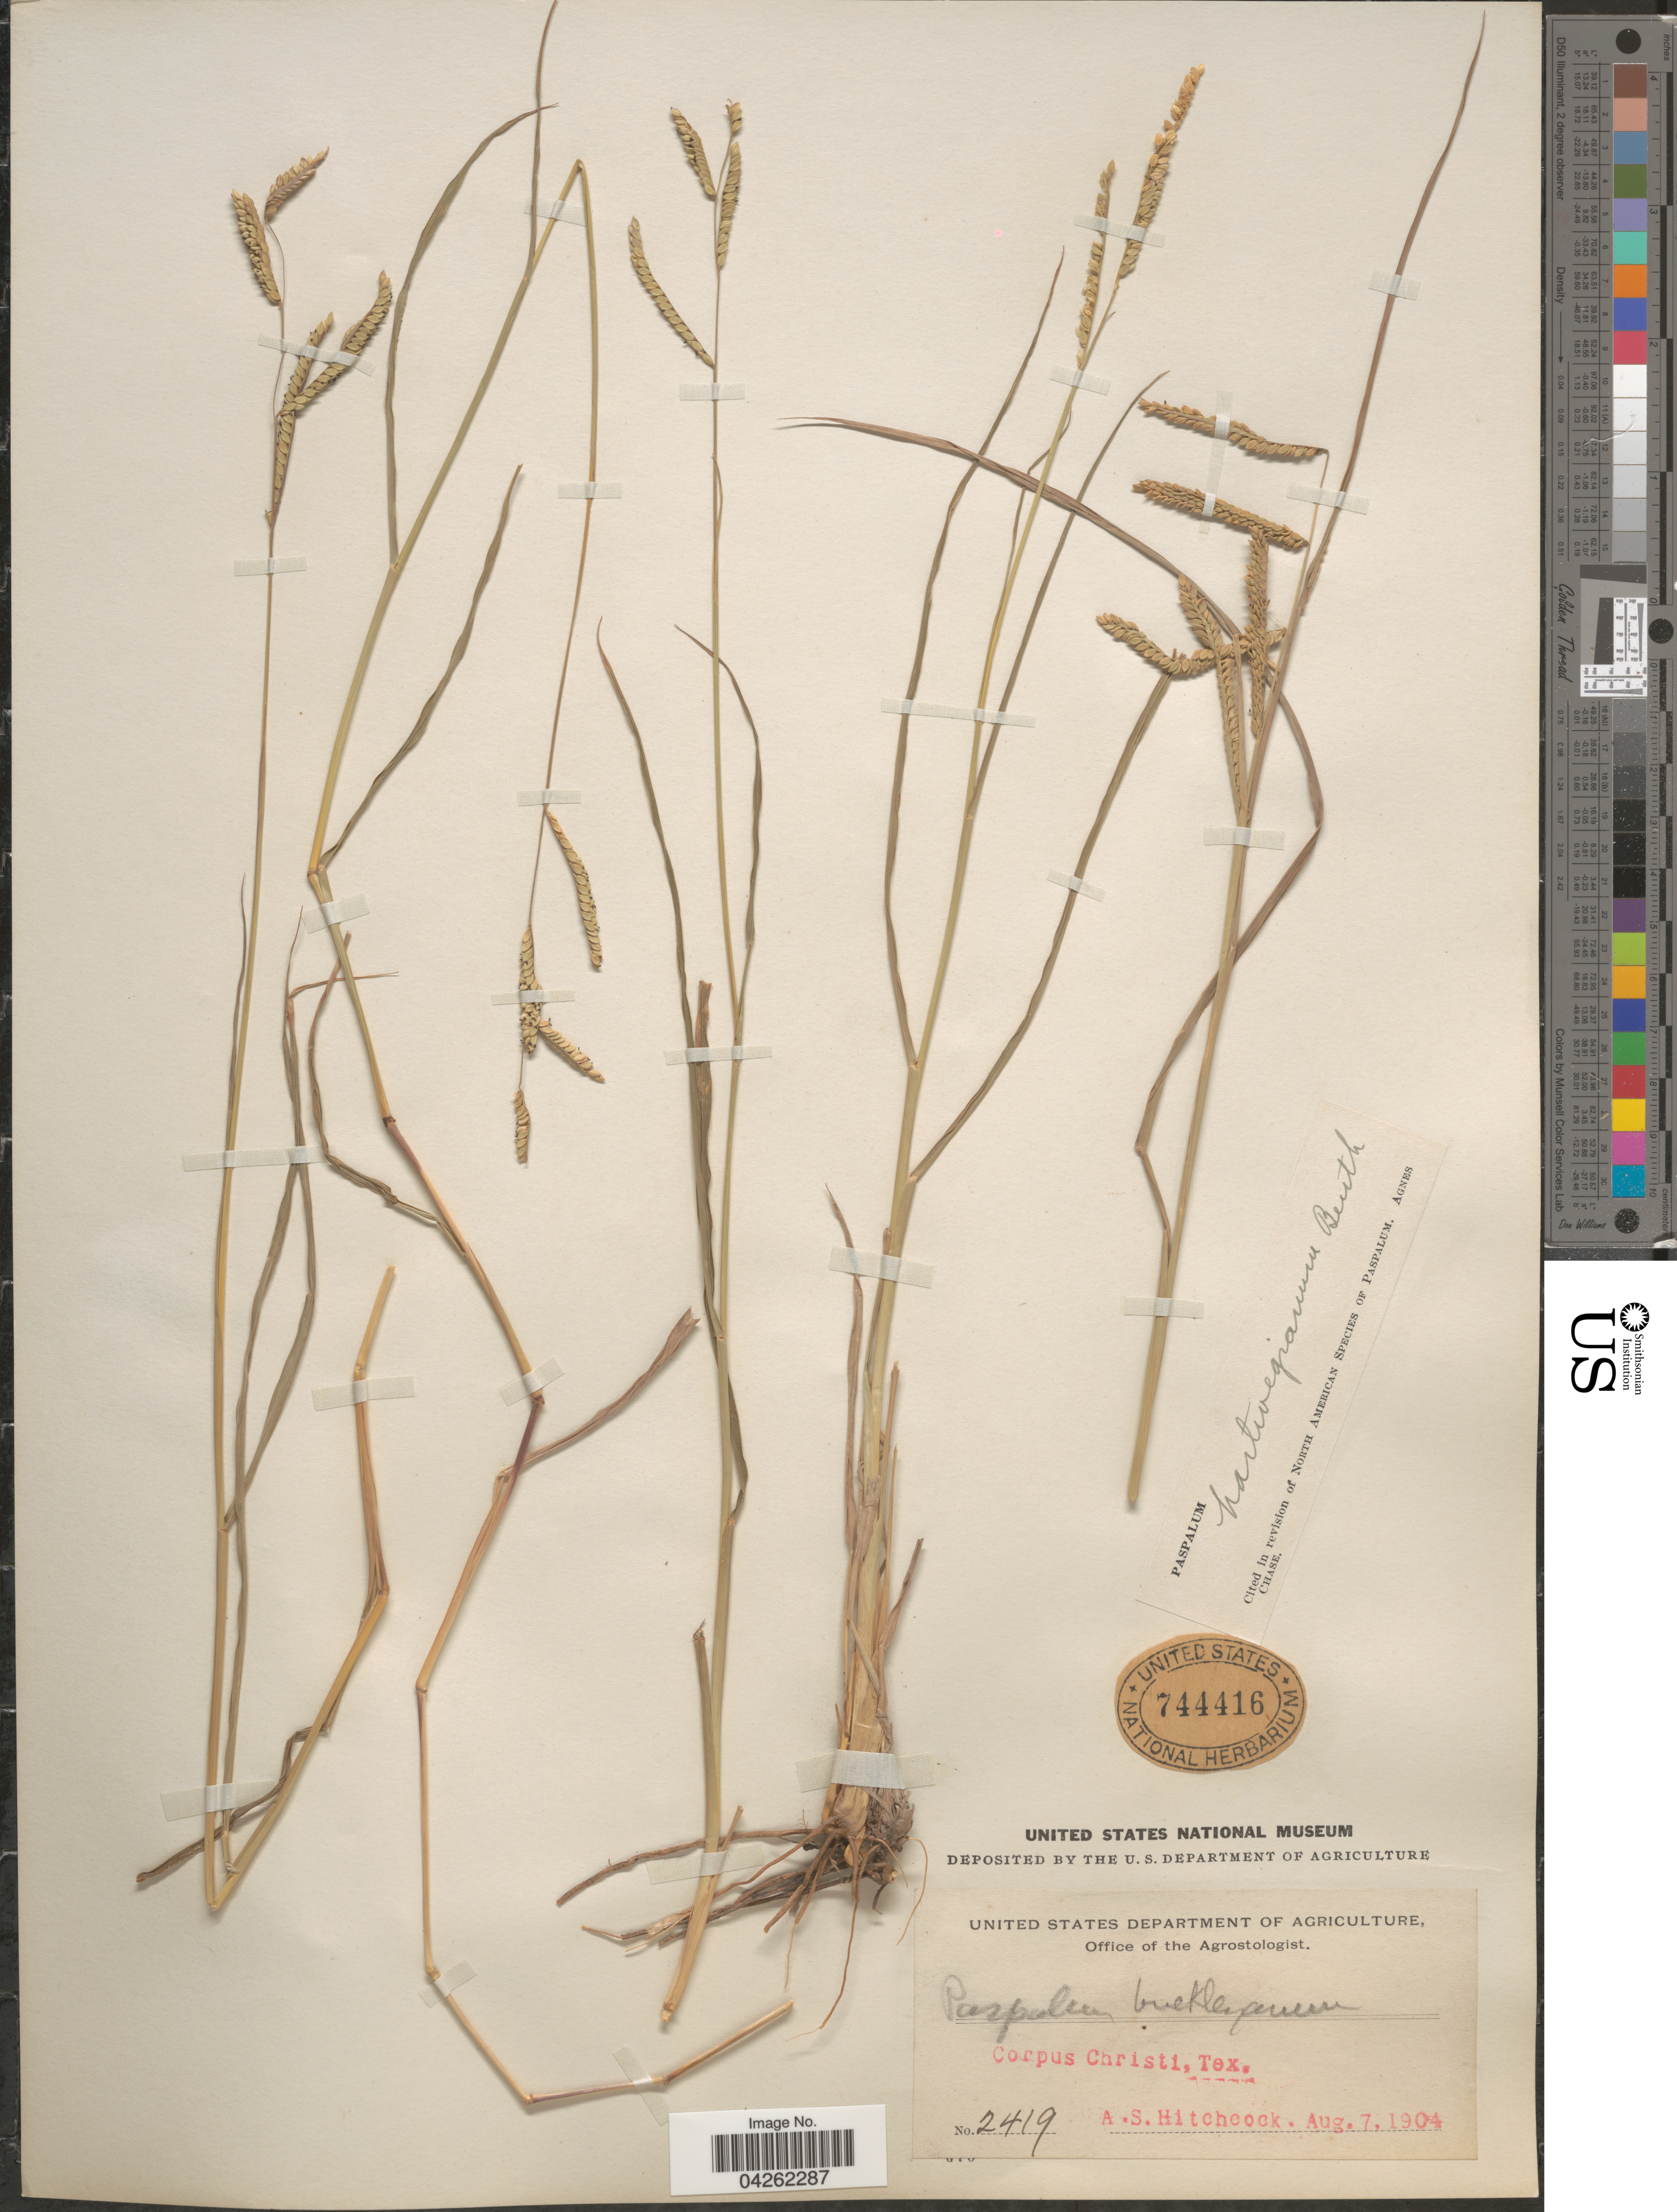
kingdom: Plantae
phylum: Tracheophyta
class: Liliopsida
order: Poales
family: Poaceae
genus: Paspalum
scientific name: Paspalum hartwegianum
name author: E. Fourn.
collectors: A. S. Hitchcock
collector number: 2419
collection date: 1904-08-07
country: United States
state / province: Texas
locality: Corpus Christi.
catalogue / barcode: US 744416